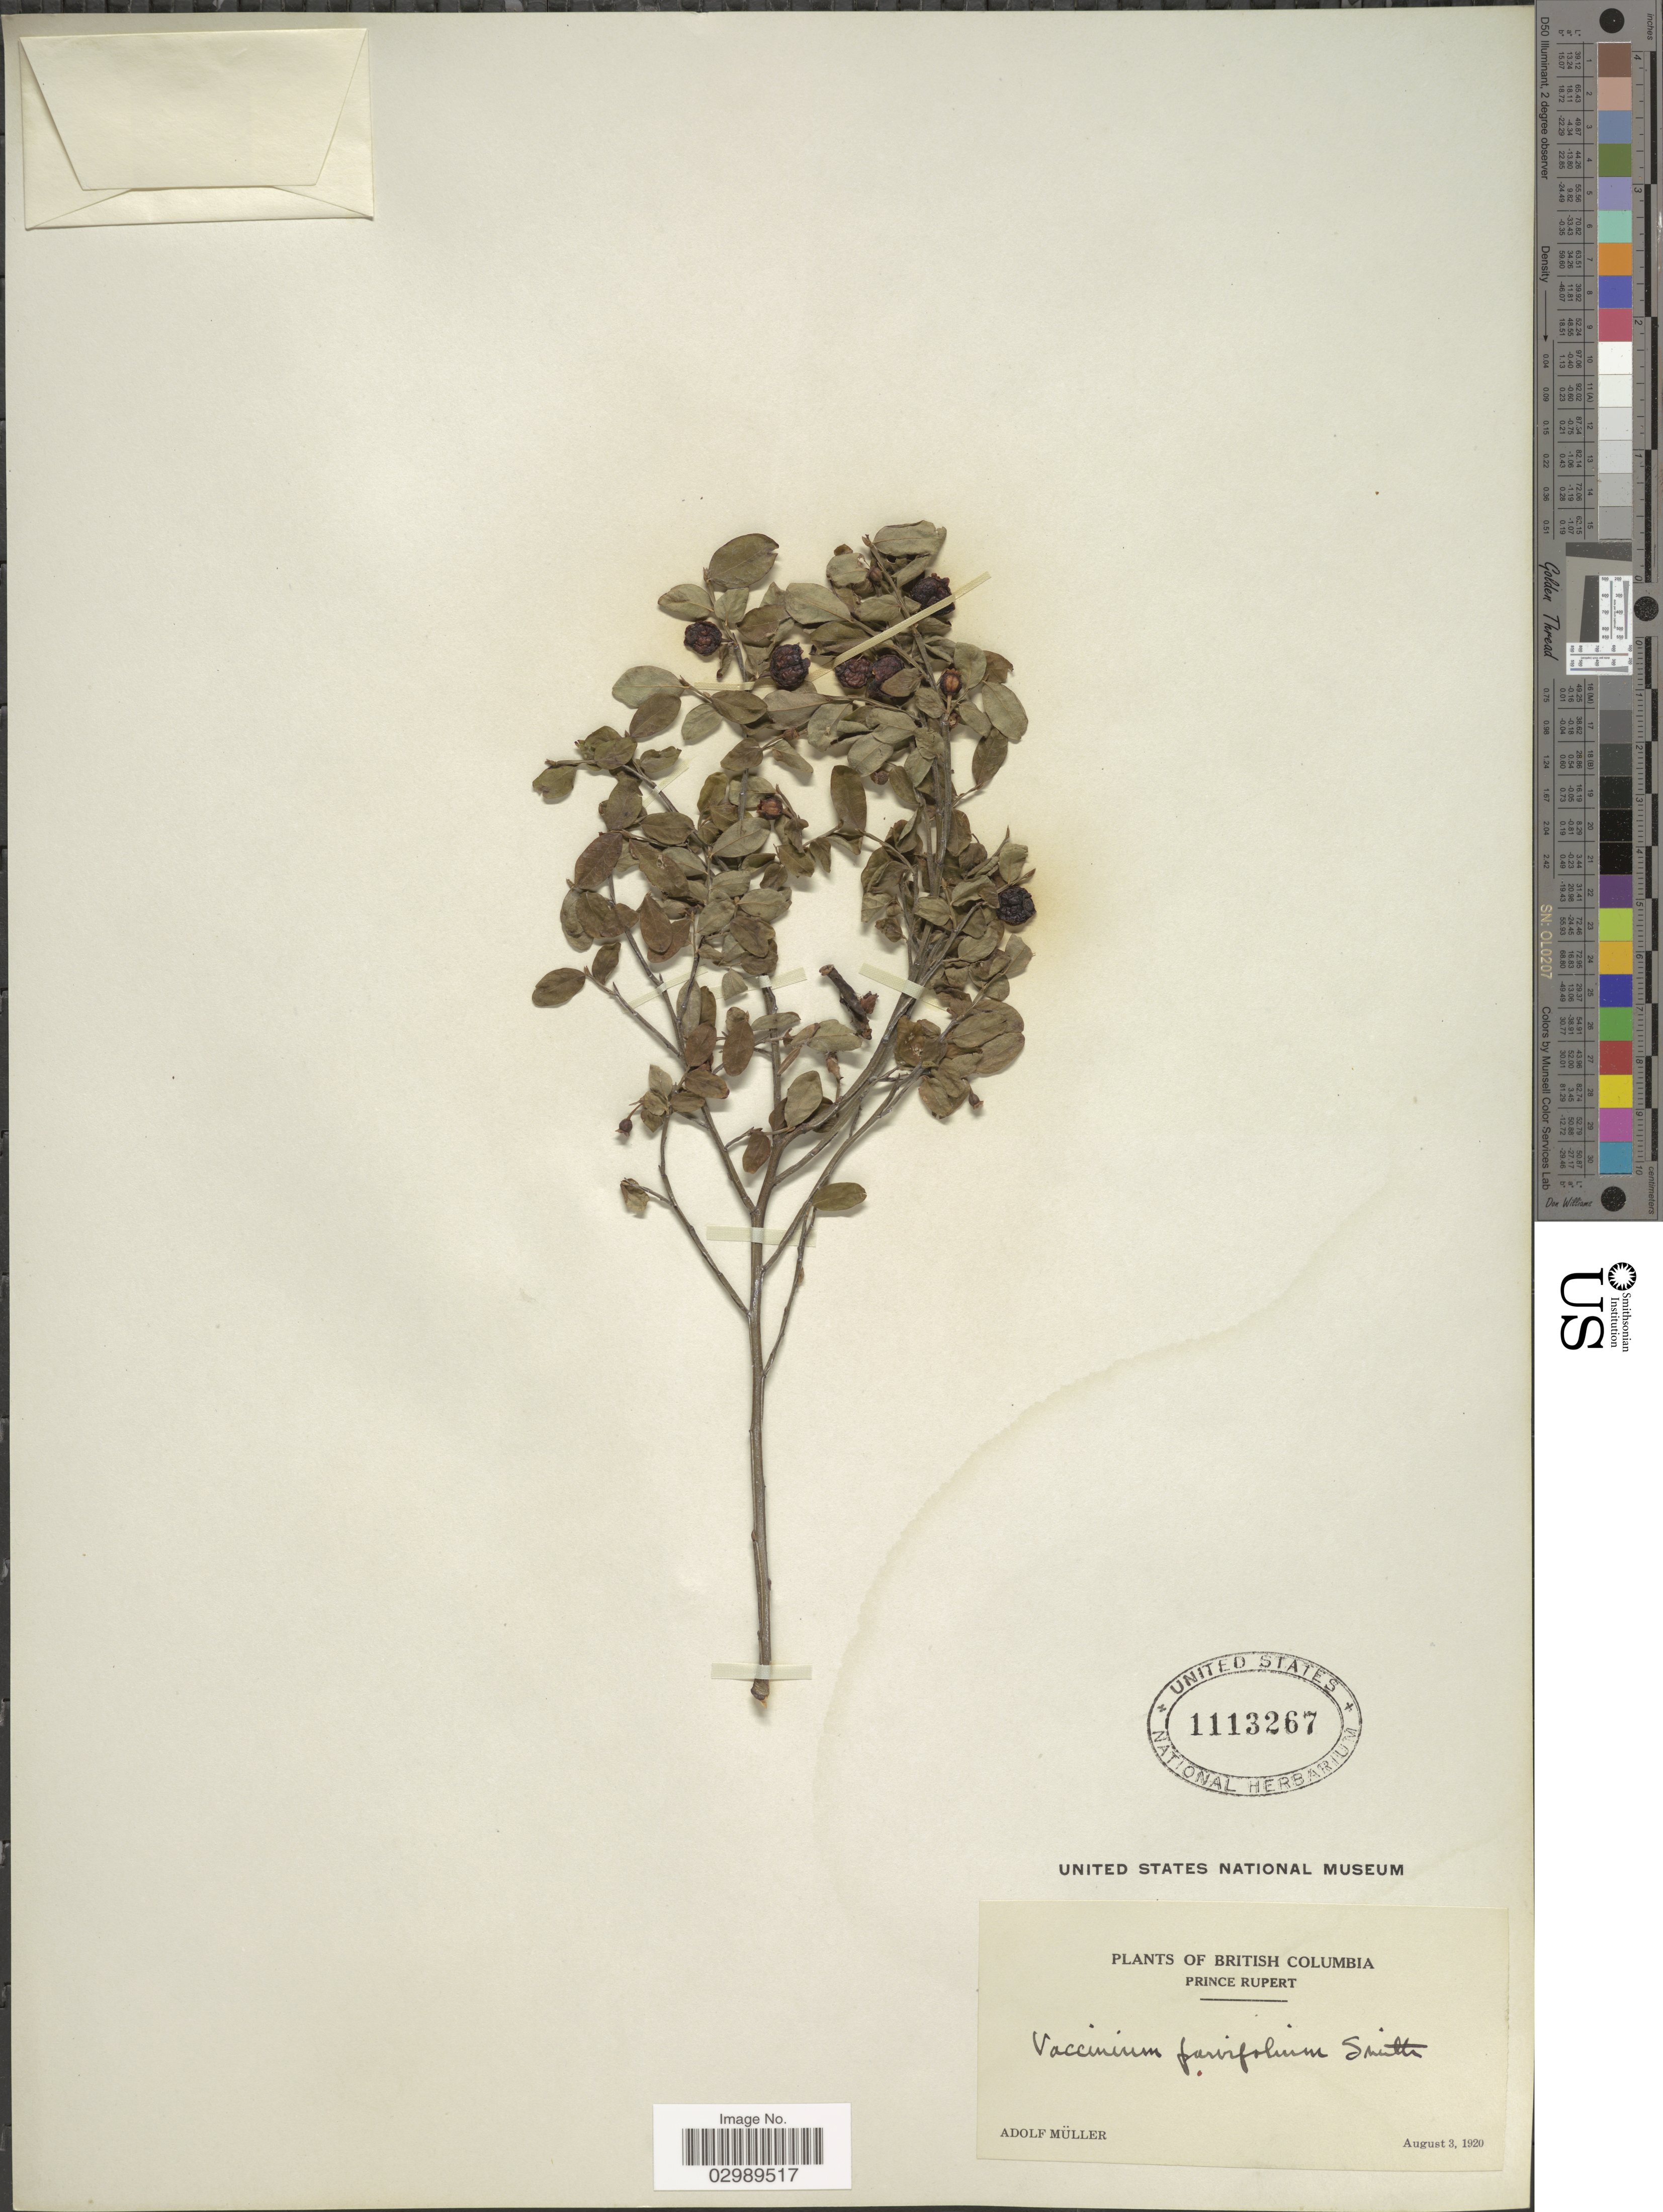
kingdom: Plantae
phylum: Tracheophyta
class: Magnoliopsida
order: Ericales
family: Ericaceae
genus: Vaccinium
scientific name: Vaccinium parvifolium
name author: Small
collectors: A. Muller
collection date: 1920-08-03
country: Canada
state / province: British Columbia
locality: Prince Rupert.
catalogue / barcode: US 1113267